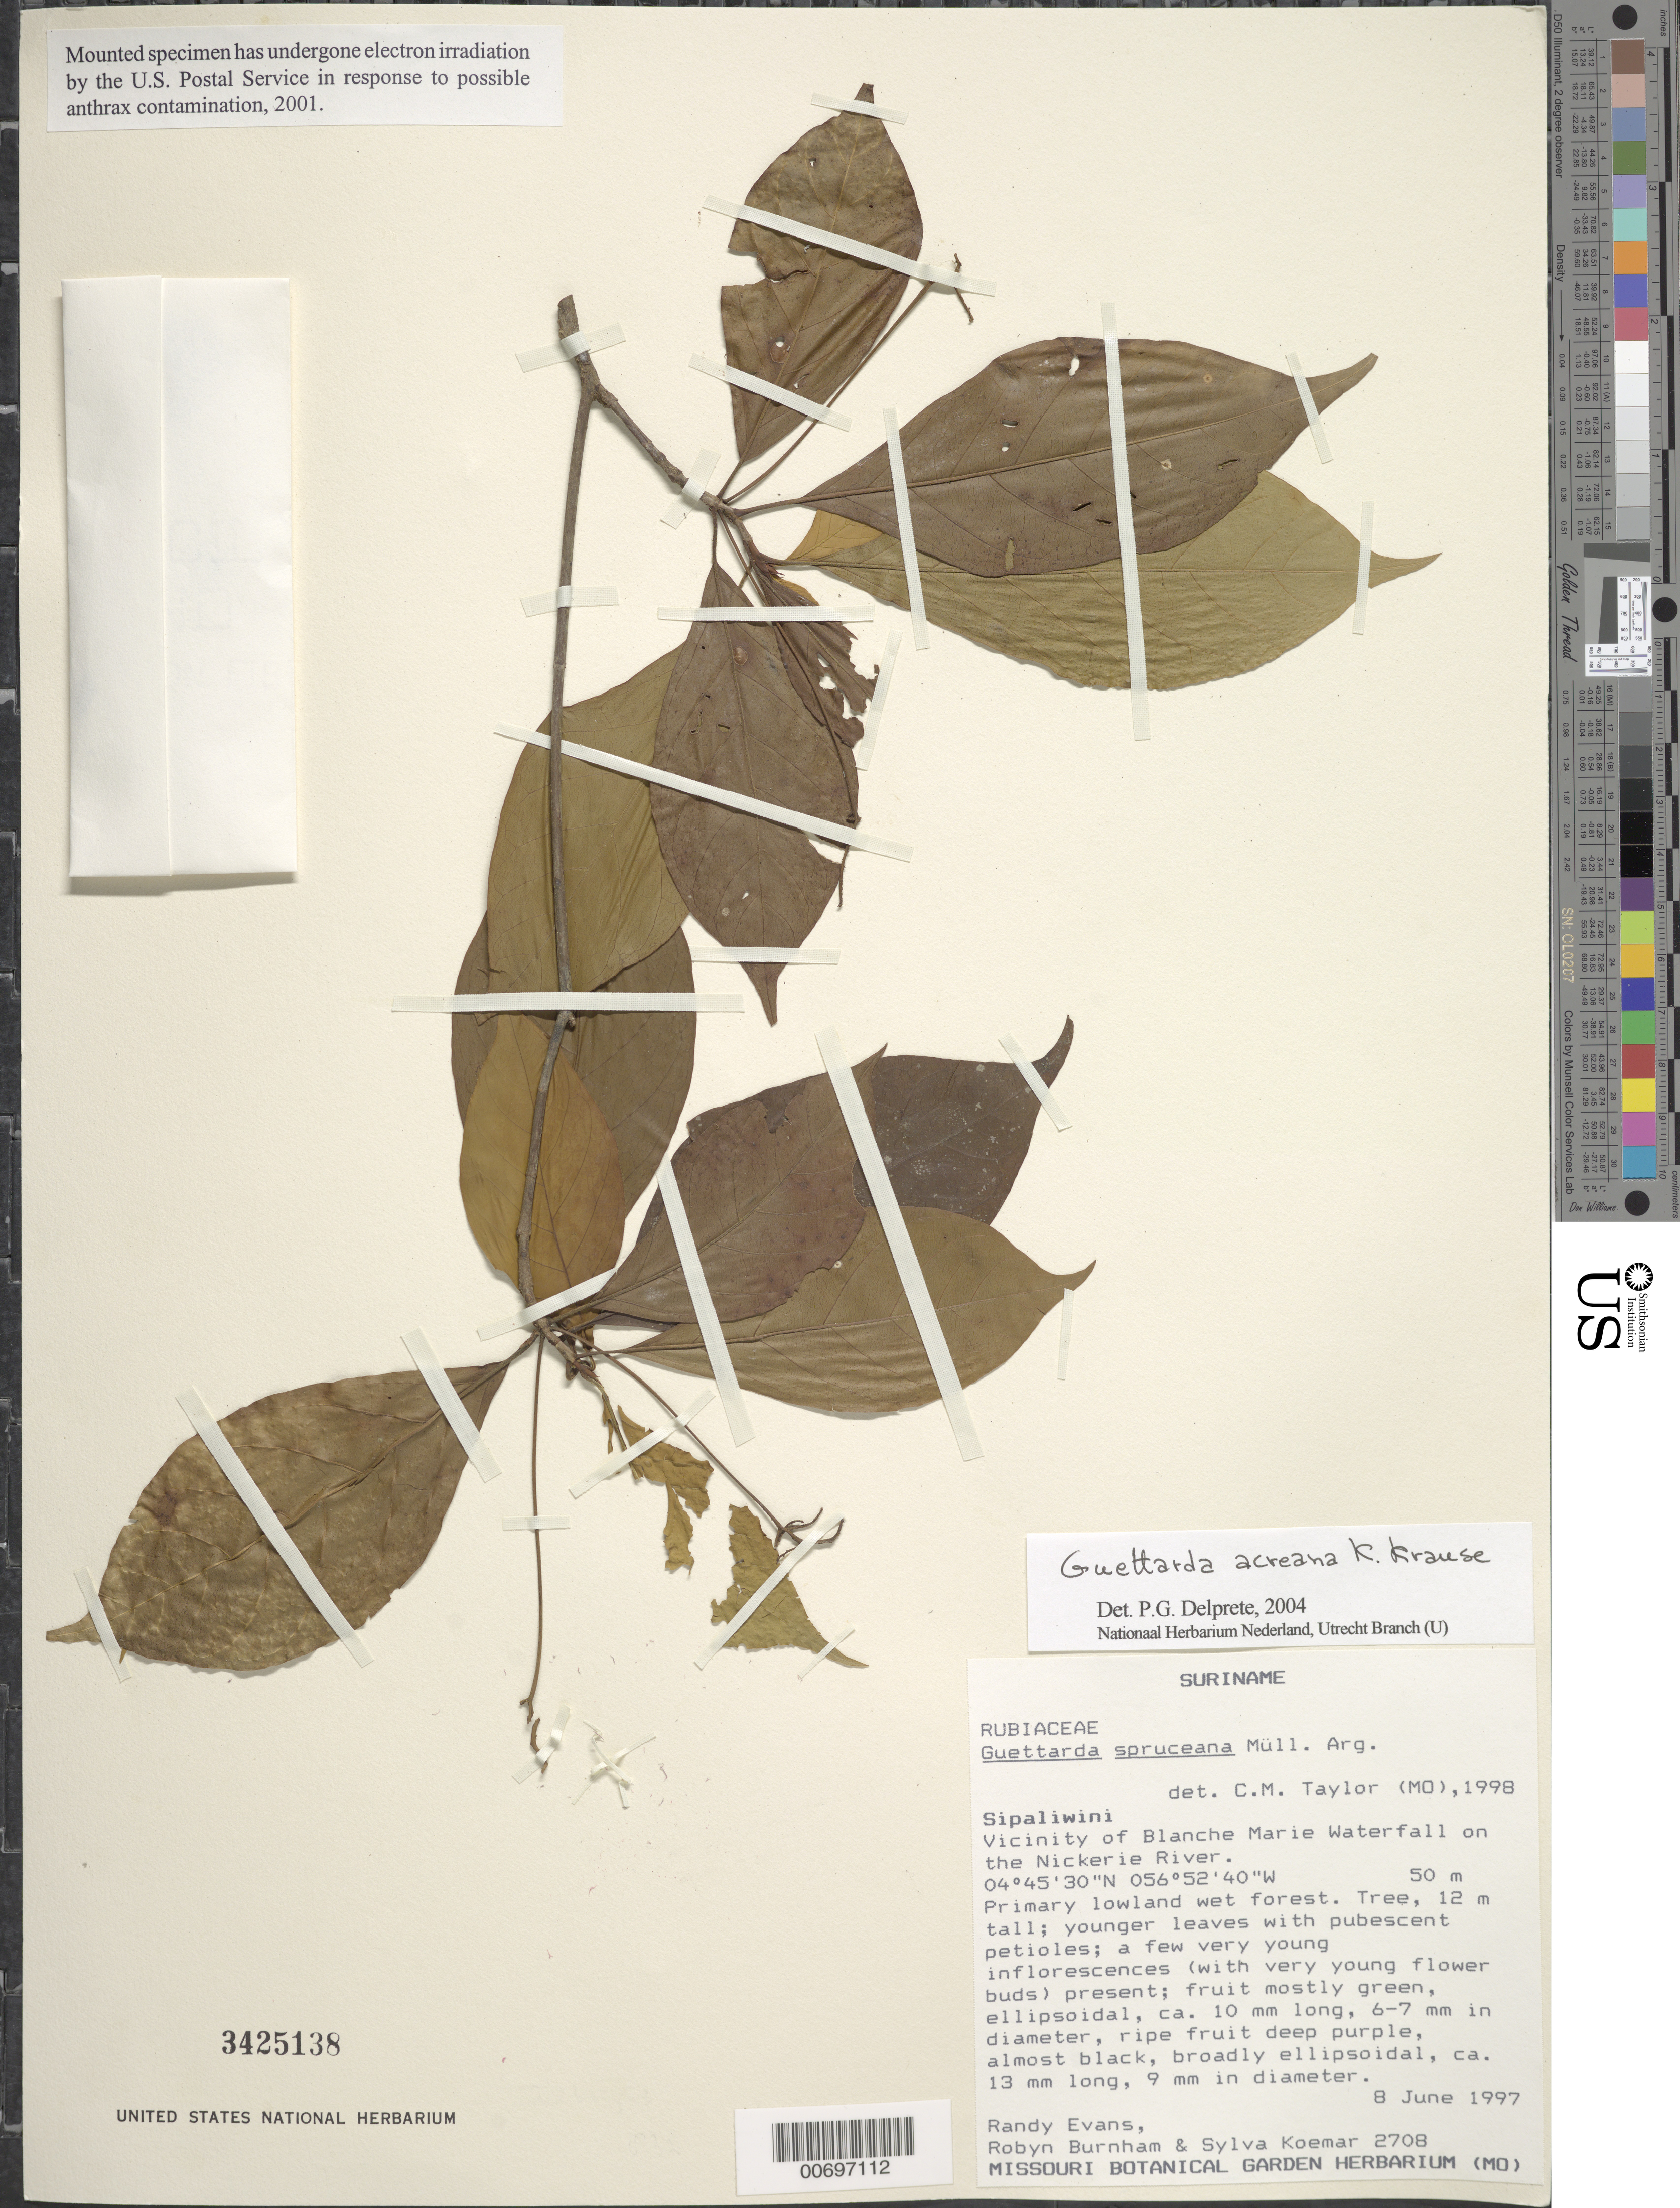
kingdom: Plantae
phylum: Tracheophyta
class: Magnoliopsida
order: Gentianales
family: Rubiaceae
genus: Guettarda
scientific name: Guettarda acreana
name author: K. Krause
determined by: Delprete, P. G., Herb. de Guyane Cay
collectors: R. Evans, R. Burnham & S. Koemar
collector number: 2708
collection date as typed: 8-Jun-97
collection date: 1997-06-08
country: Suriname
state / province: Sipaliwini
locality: Blanche Marie Waterfall, vic., on Nickerie R.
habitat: Primary lowland wet forest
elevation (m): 50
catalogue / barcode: US 3425138